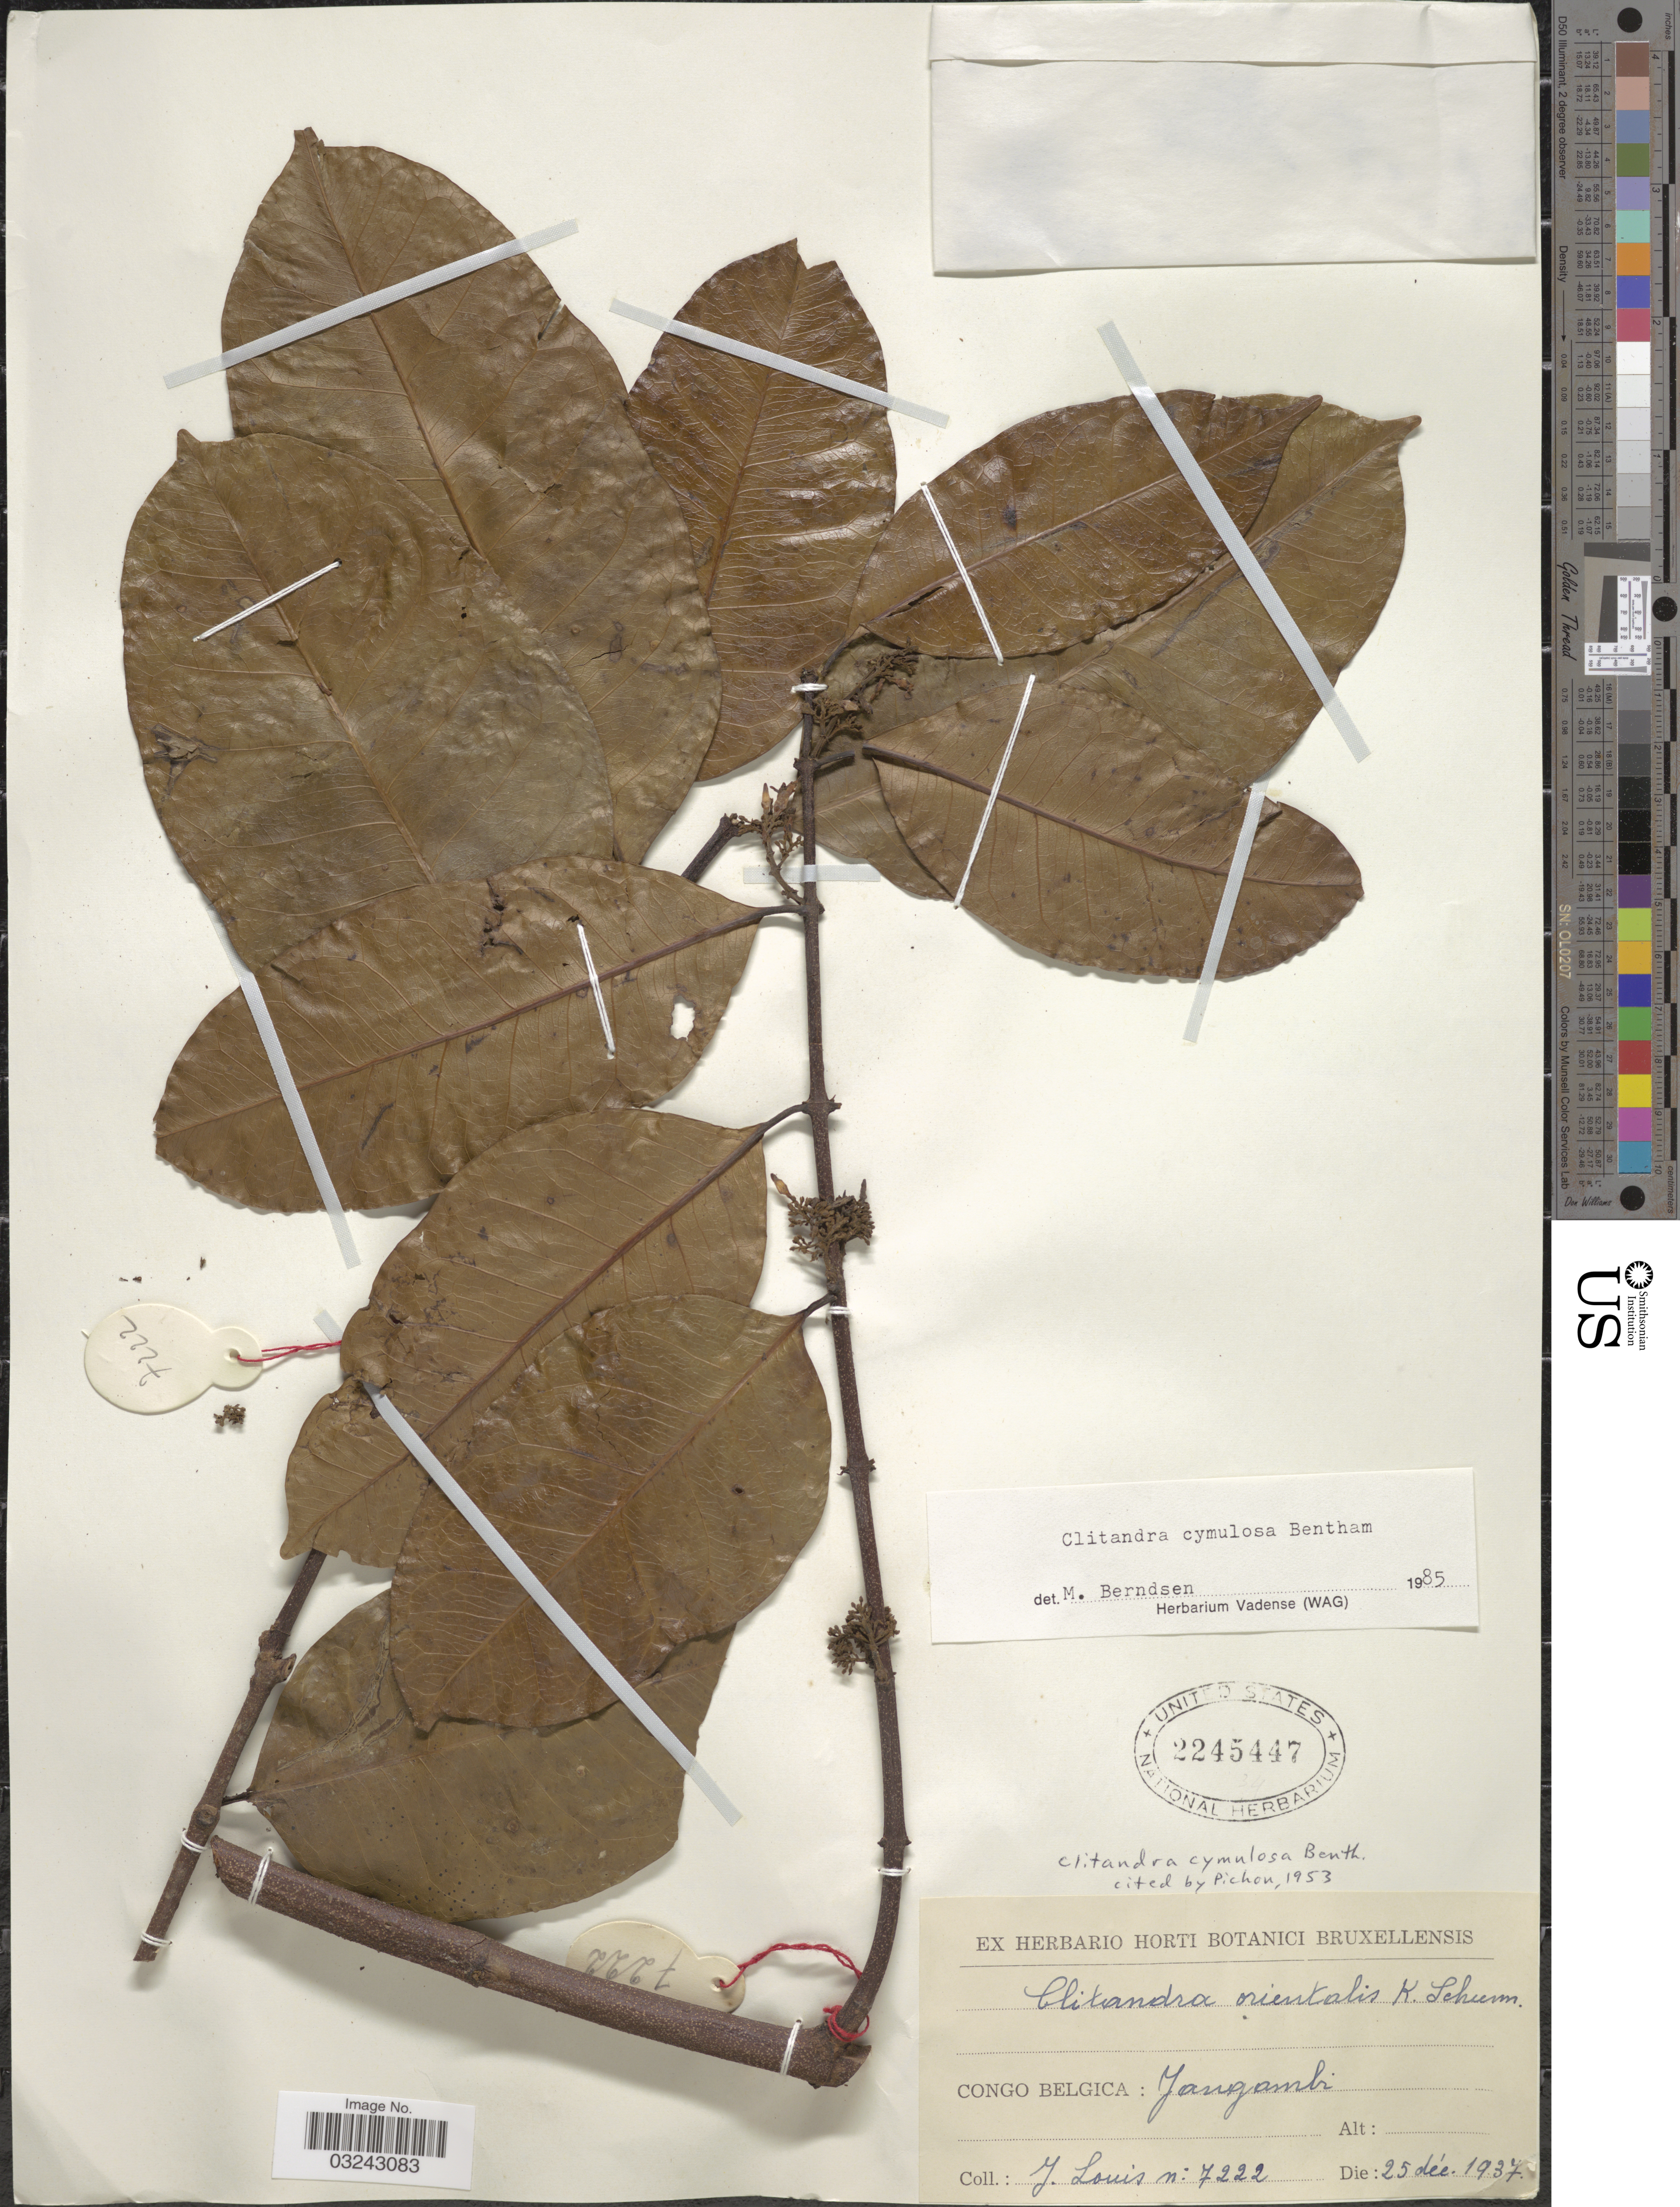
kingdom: Plantae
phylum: Tracheophyta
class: Magnoliopsida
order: Gentianales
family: Apocynaceae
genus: Clitandra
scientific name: Clitandra cymulosa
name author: Benth.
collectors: J. Louis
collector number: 7222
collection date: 1937-12-25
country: Congo, Democratic Republic of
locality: Congo Belgica: Yangambi.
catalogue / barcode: US 2245447